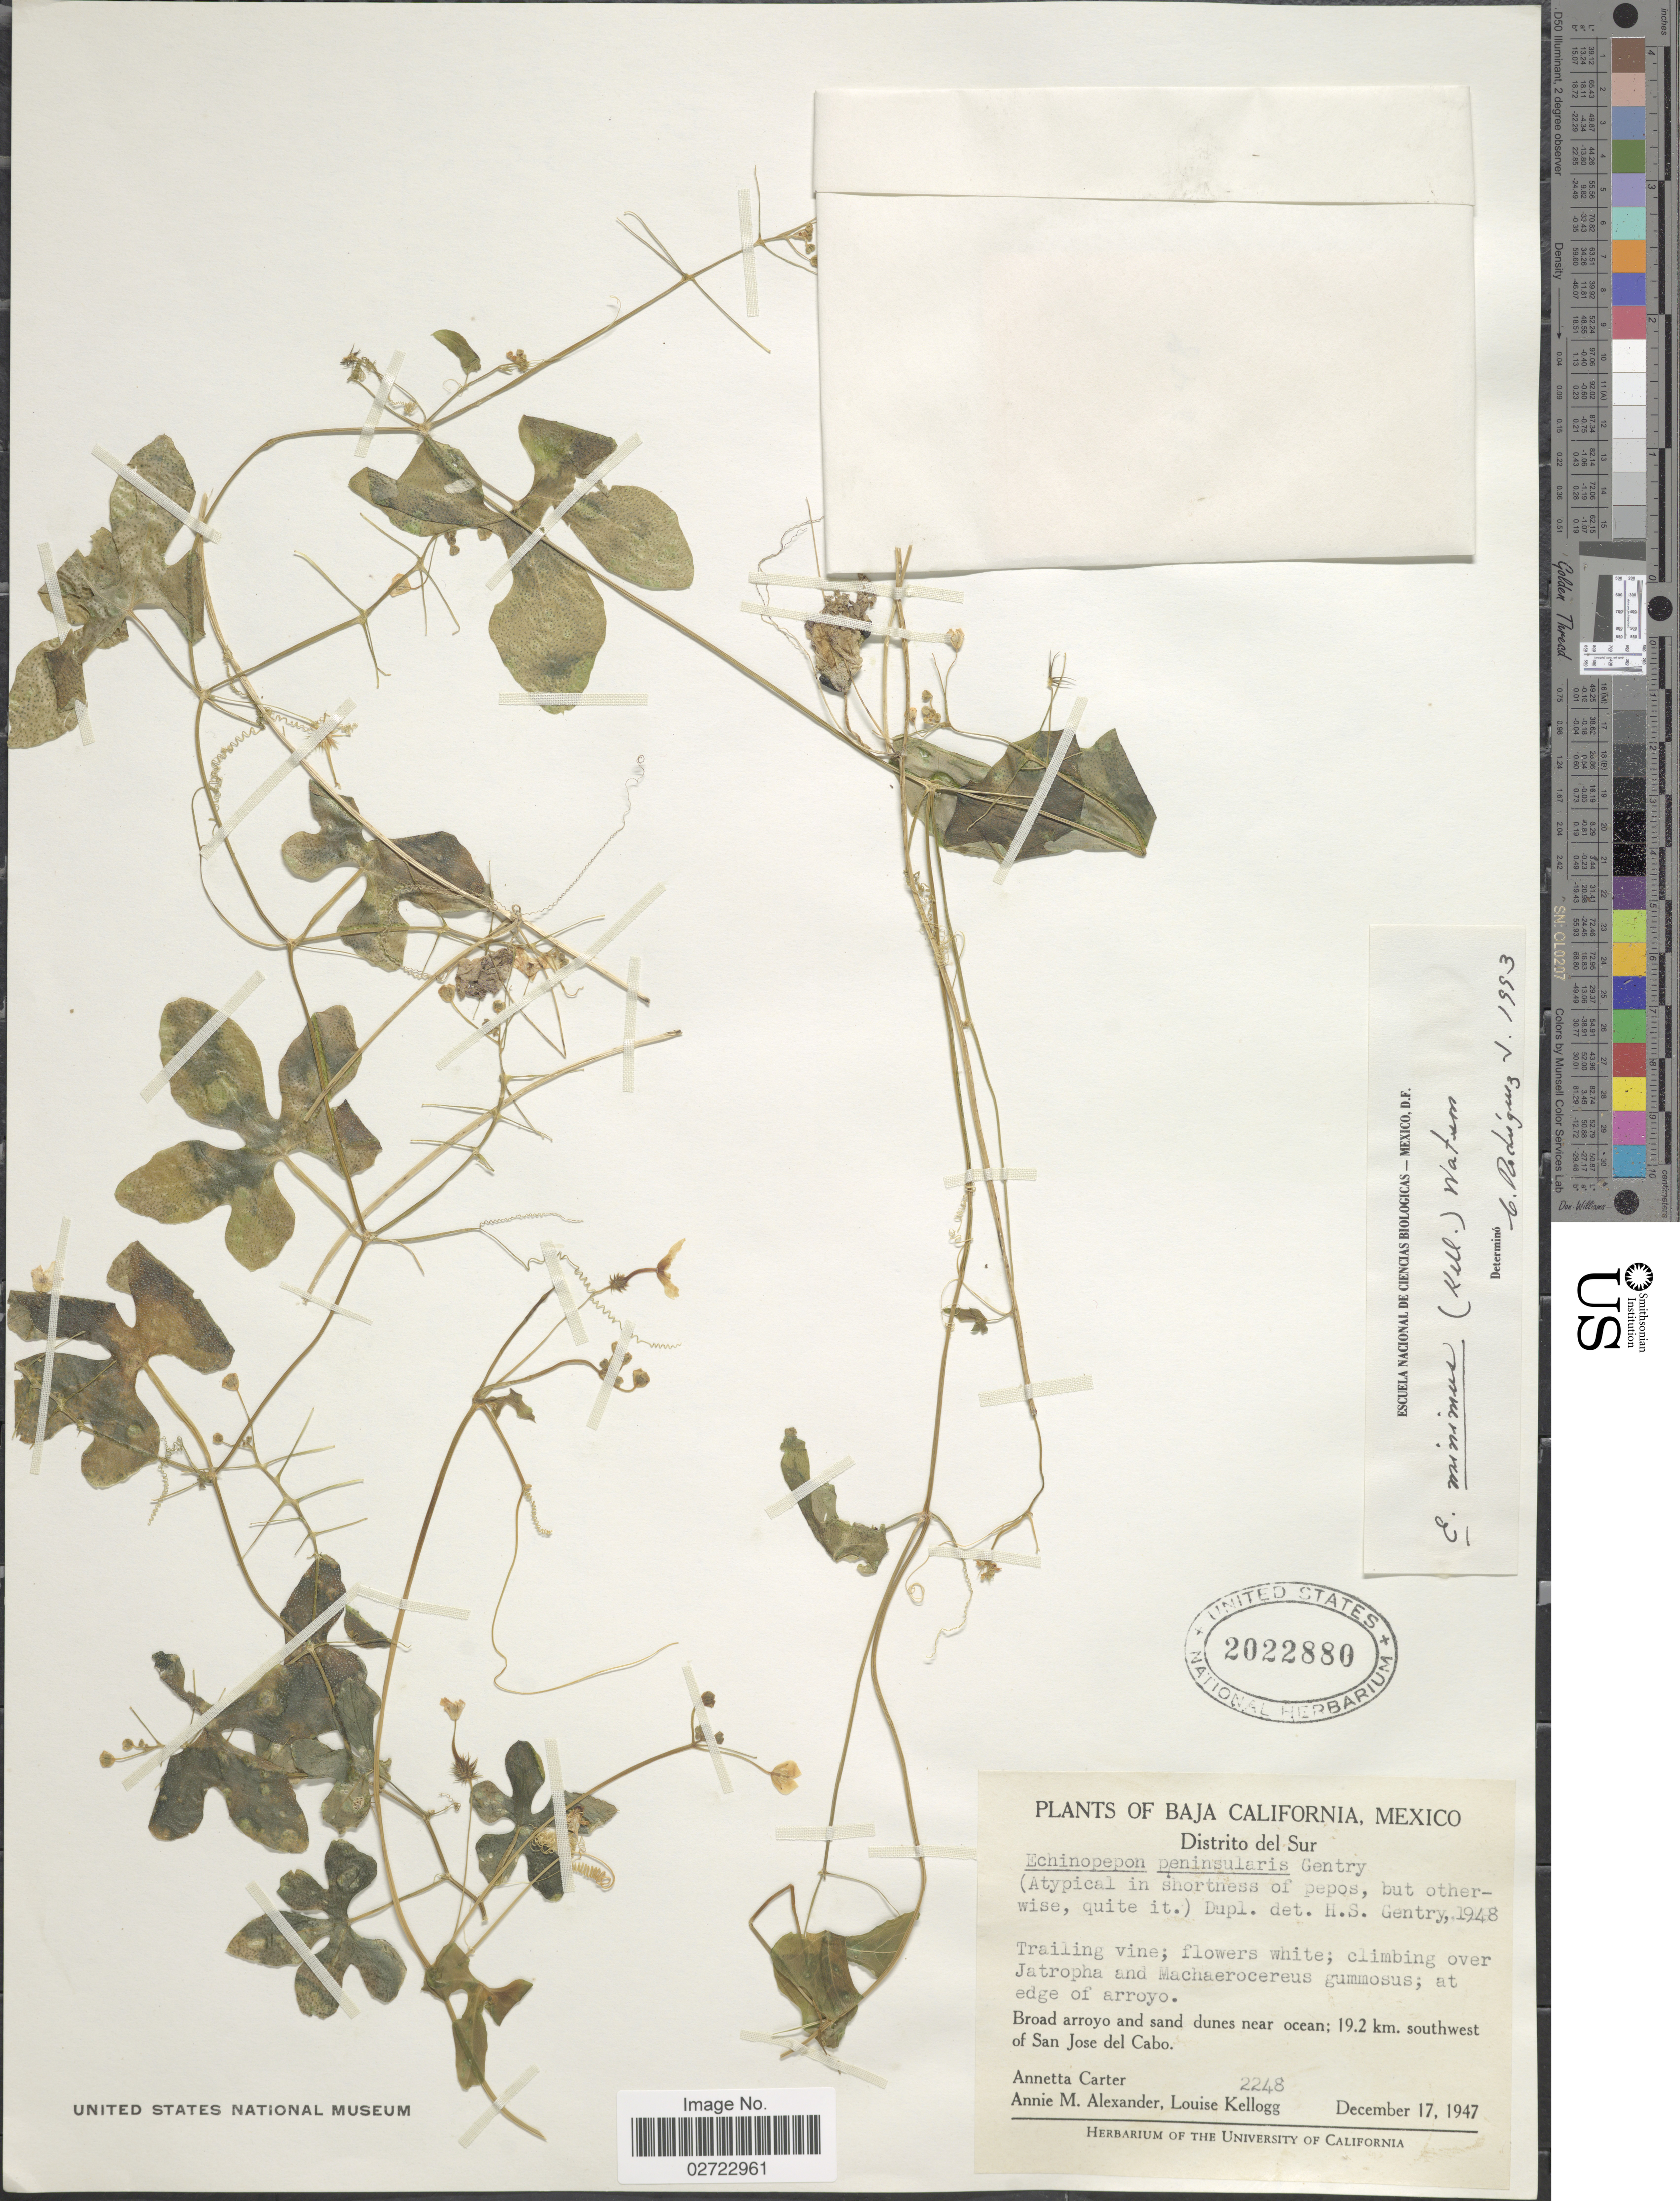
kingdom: Plantae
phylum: Tracheophyta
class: Magnoliopsida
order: Cucurbitales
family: Cucurbitaceae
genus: Echinopepon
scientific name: Echinopepon minimus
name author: (Kellogg) S. Watson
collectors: A. Carter, A. M. Alexander & L. Kellogg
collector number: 2248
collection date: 1947-12-17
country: Mexico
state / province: Baja California Sur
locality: Distrito del Sur, at edge of arroyo, Broad arroyo and sand dunes near ocean; 19.2 km. southwest of San Jose del Cabo.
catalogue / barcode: US 2022880